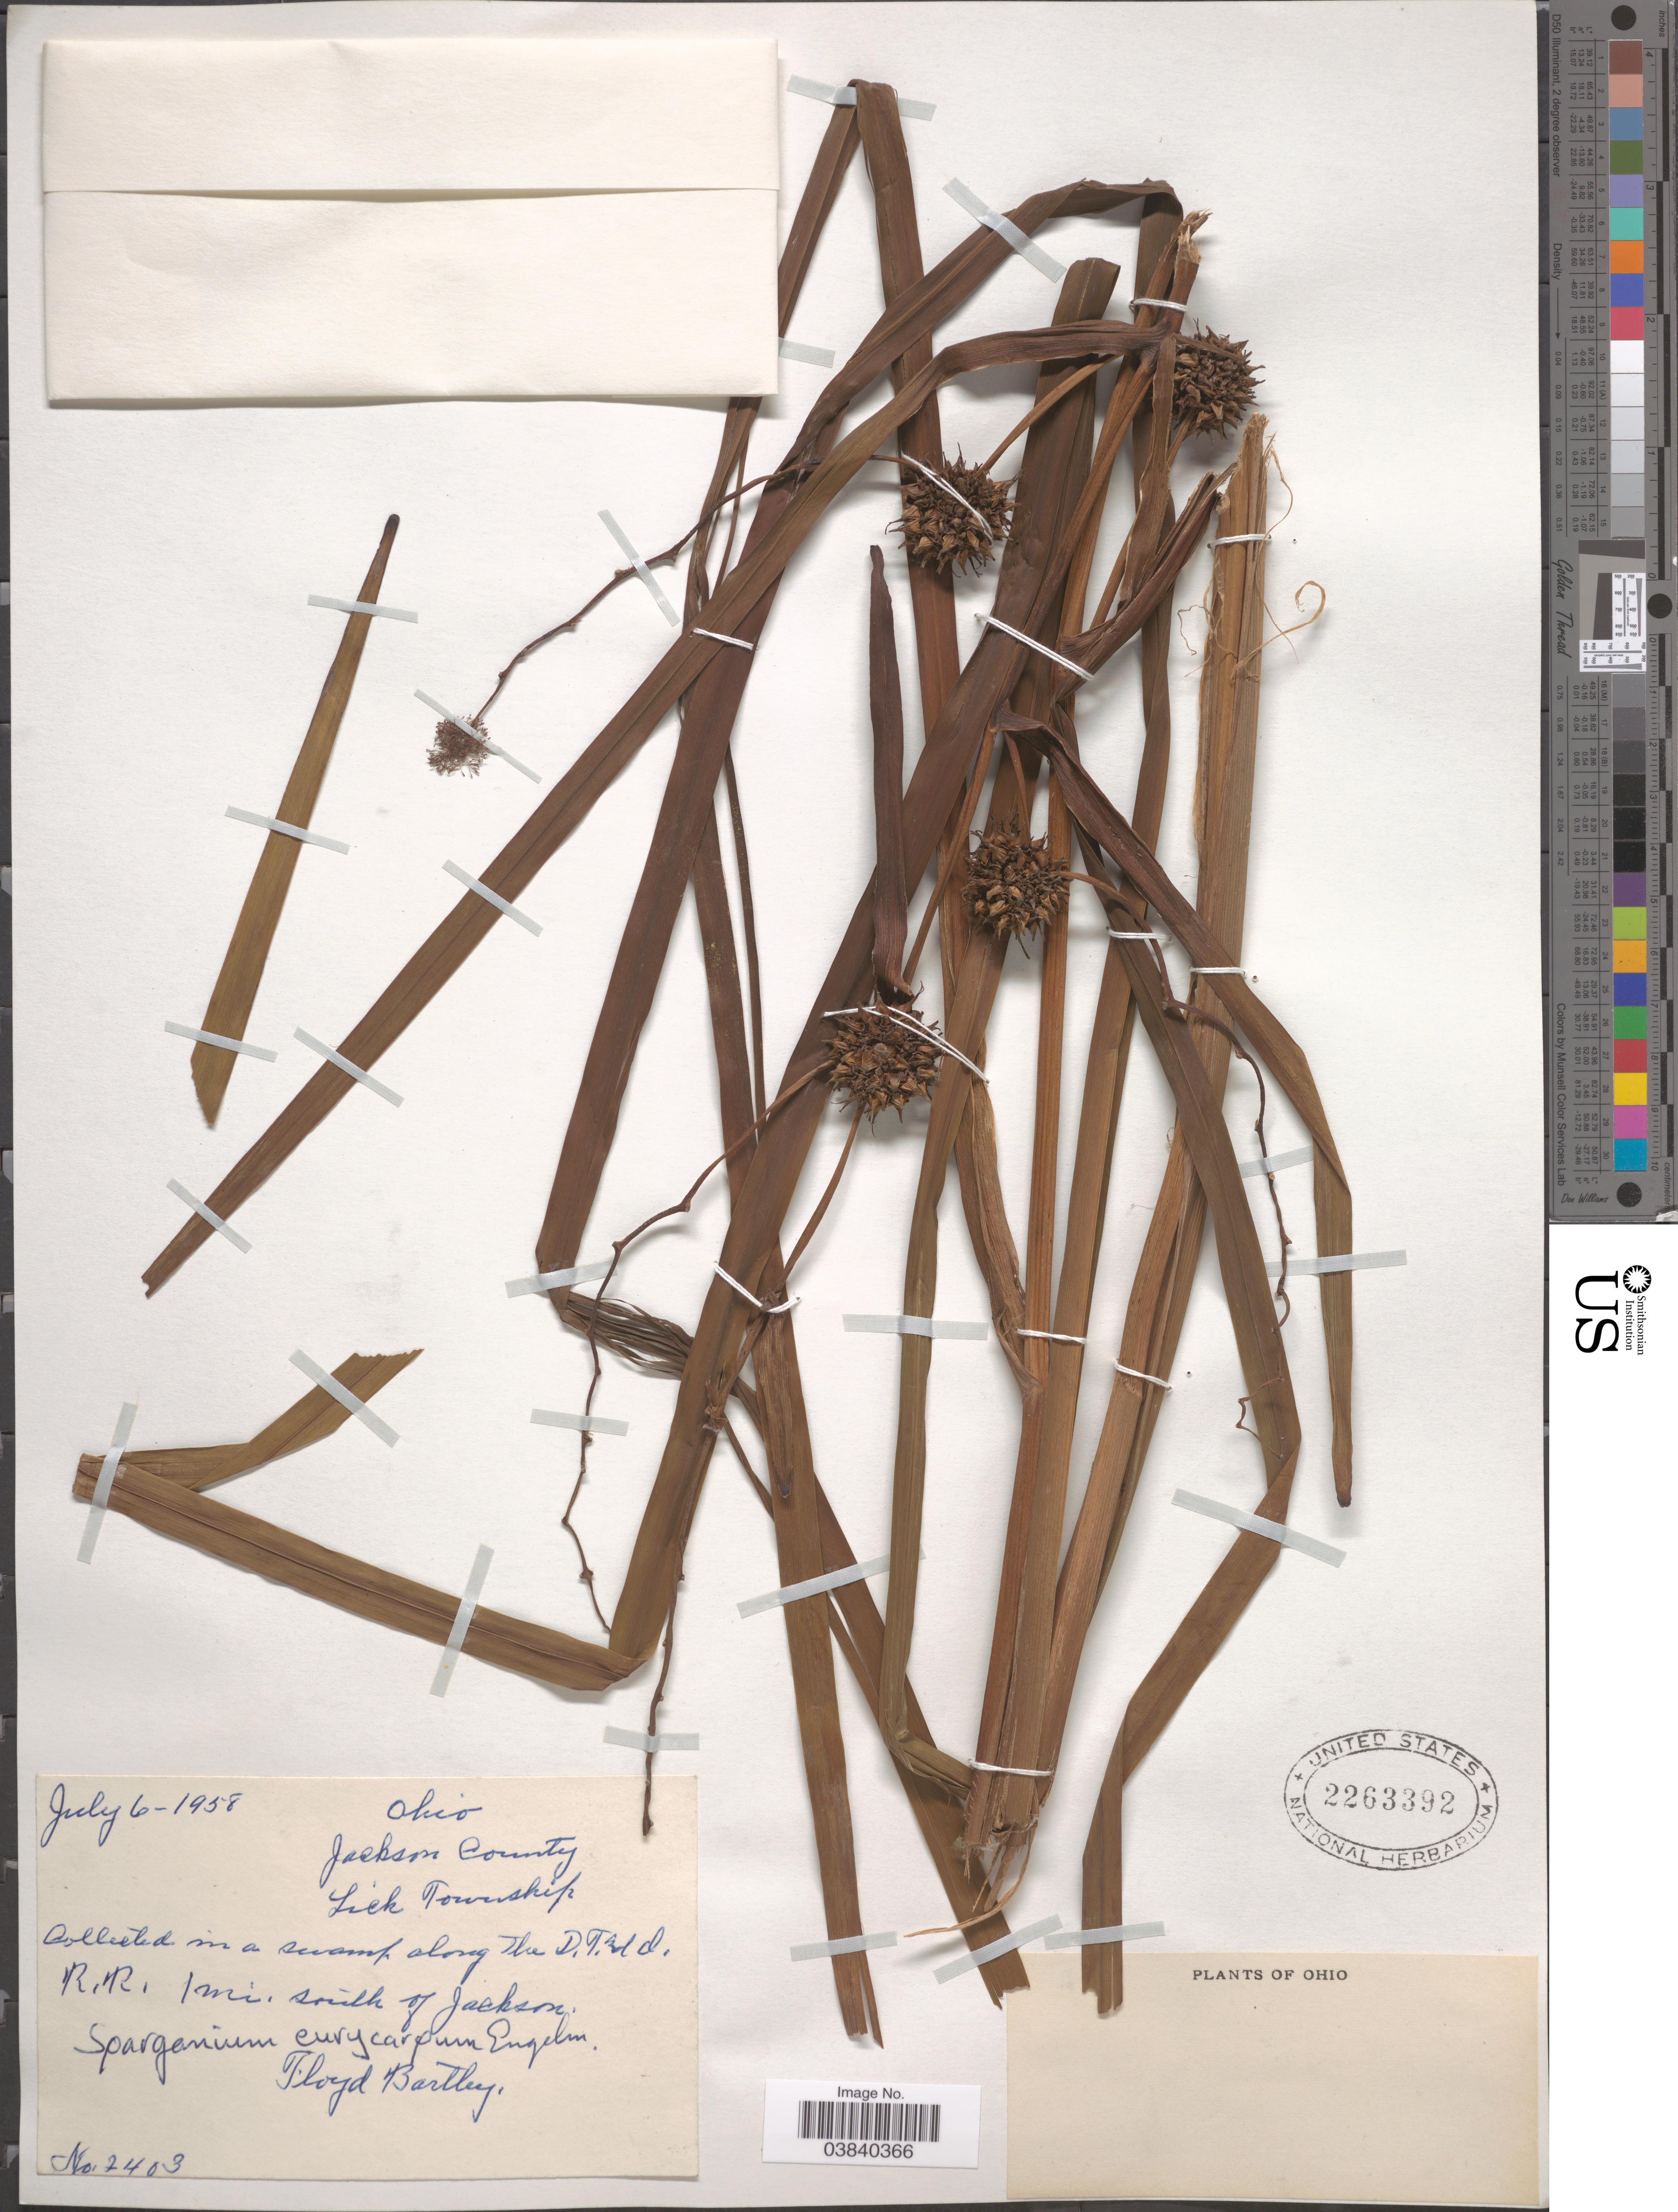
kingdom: Plantae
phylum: Tracheophyta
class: Liliopsida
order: Poales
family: Typhaceae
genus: Sparganium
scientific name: Sparganium eurycarpum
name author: Engelm.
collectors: F. Bartley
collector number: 2403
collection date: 1958-07-06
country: United States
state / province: Ohio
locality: Jackson County. Lick Township. Along the D.T.dd. R. R. 1 mi. south of Jackson.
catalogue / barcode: US 2263392